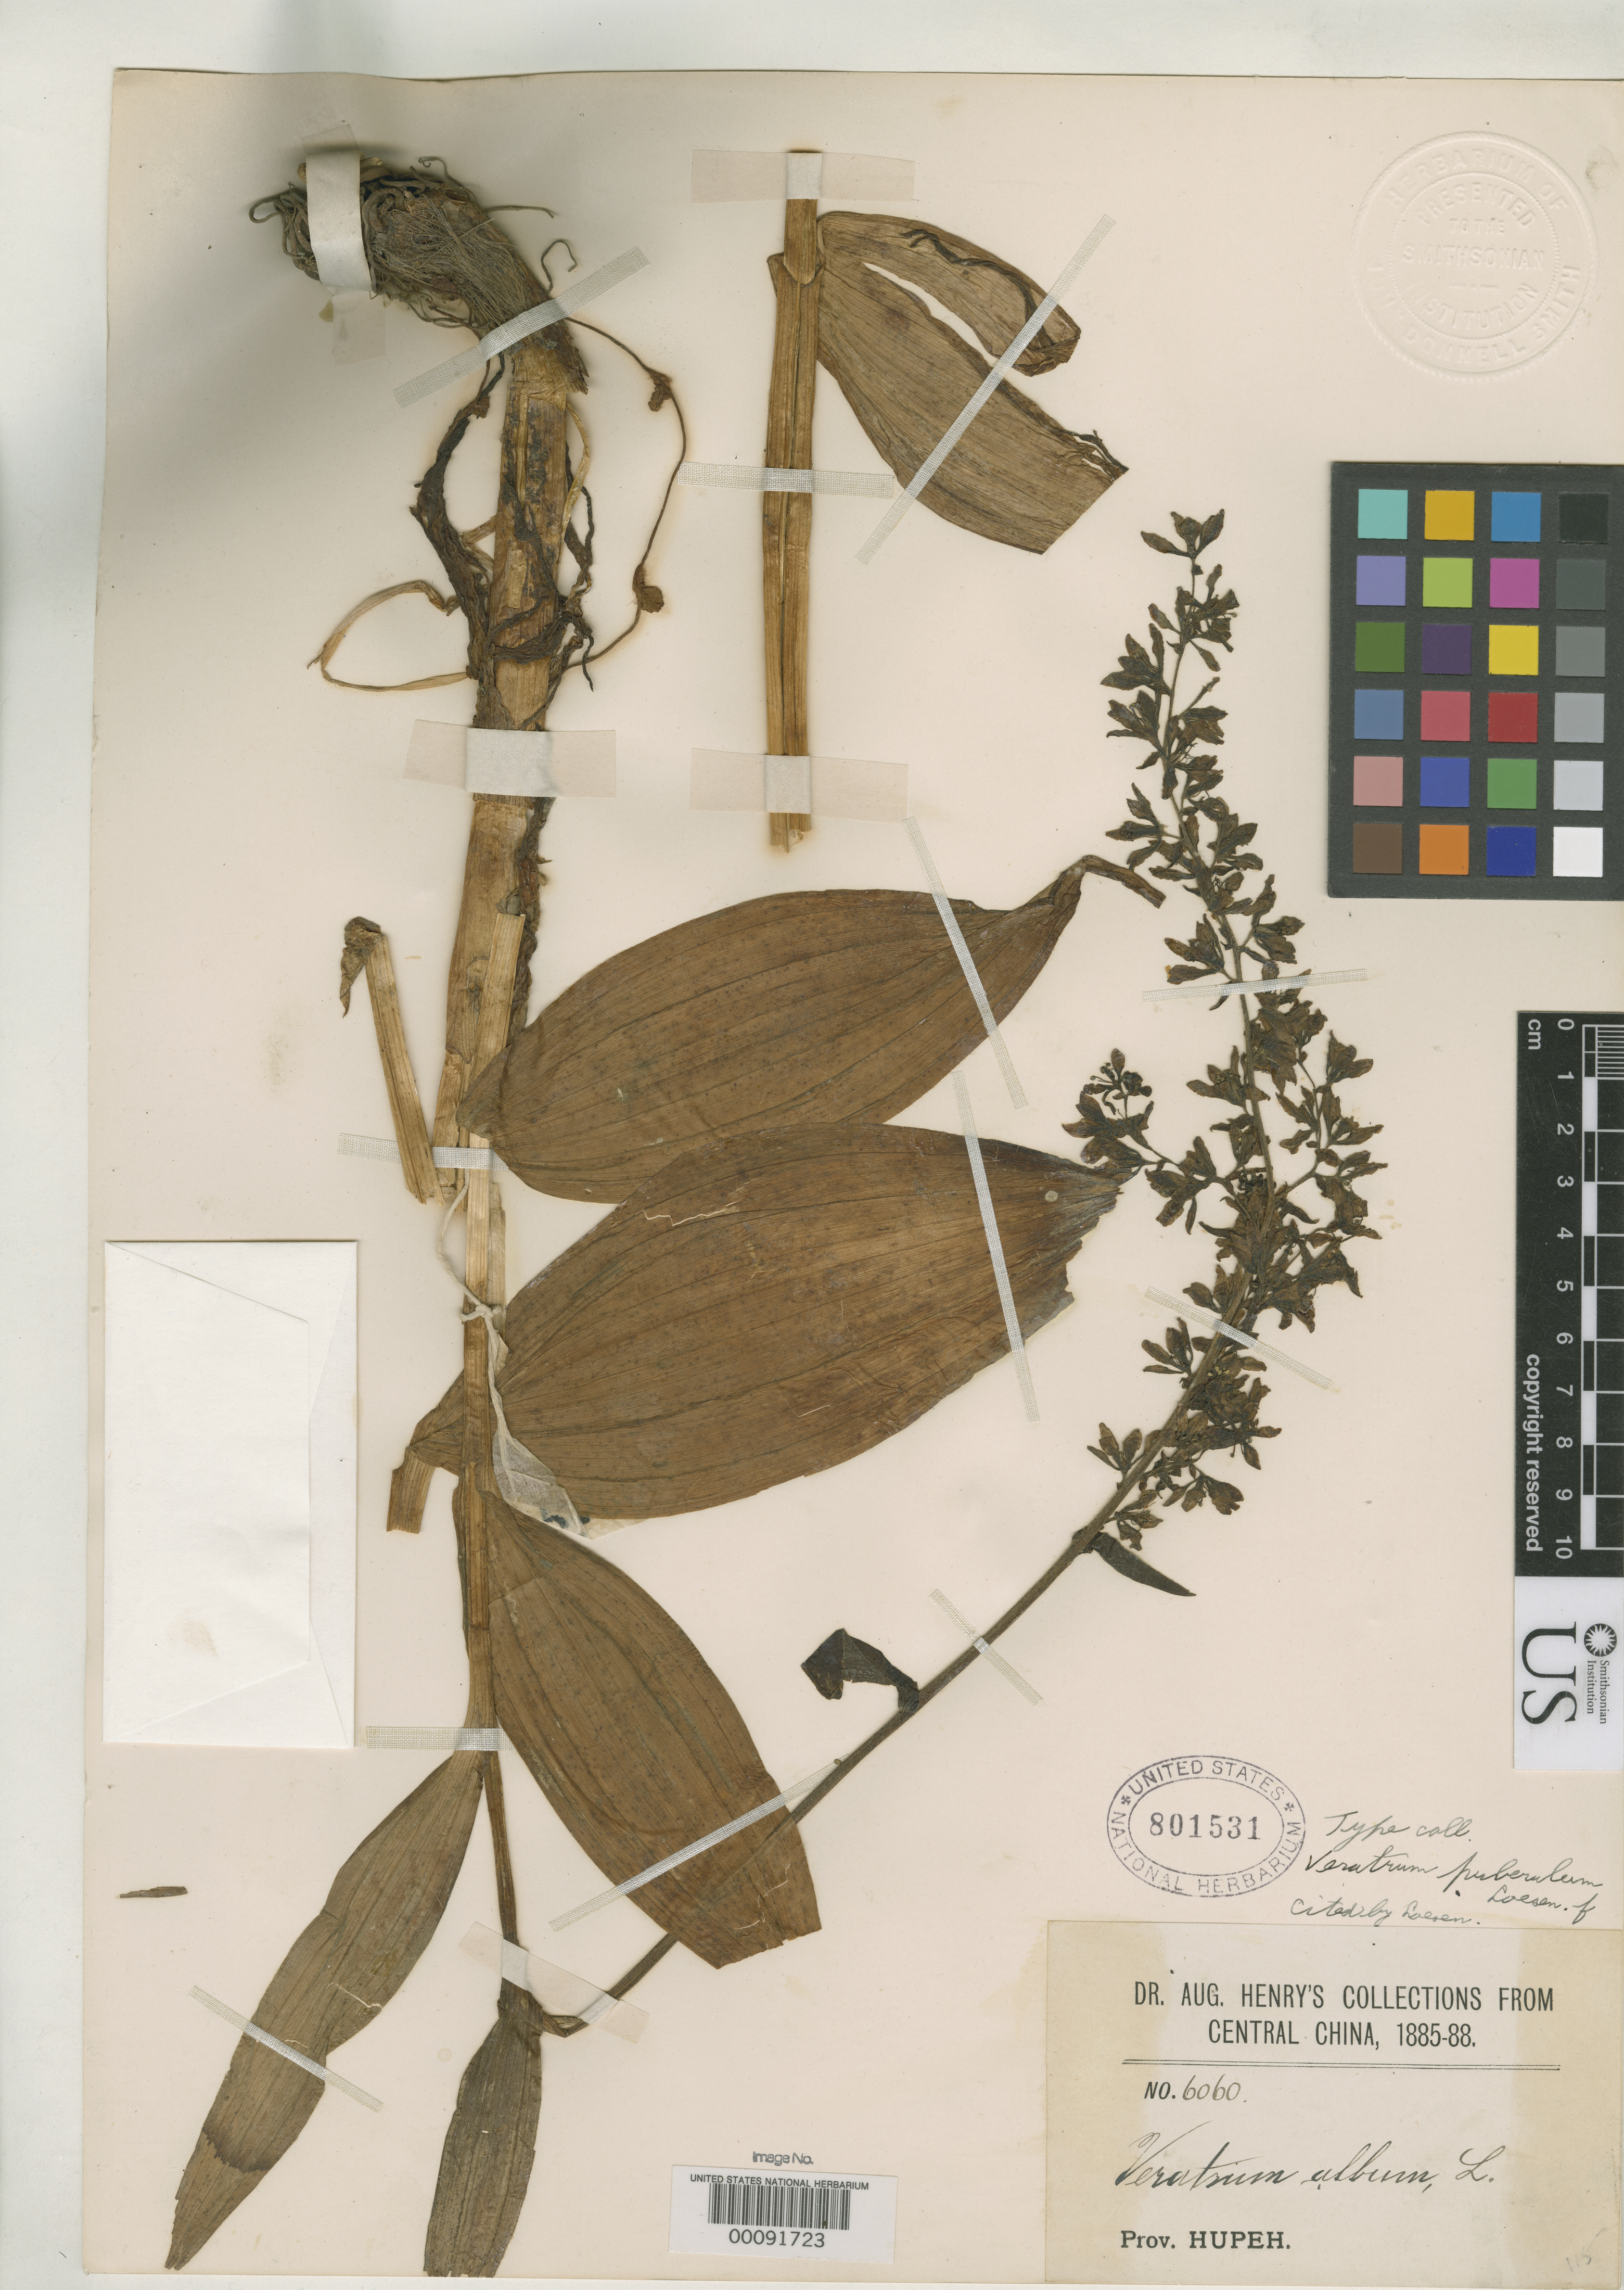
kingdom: Plantae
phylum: Tracheophyta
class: Liliopsida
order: Liliales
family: Melanthiaceae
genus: Veratrum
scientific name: Veratrum puberulum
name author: O. Loes.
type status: Isotype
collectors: A. Henry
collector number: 6060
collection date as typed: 1885-88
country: China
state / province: Hubei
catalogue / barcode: US 801531